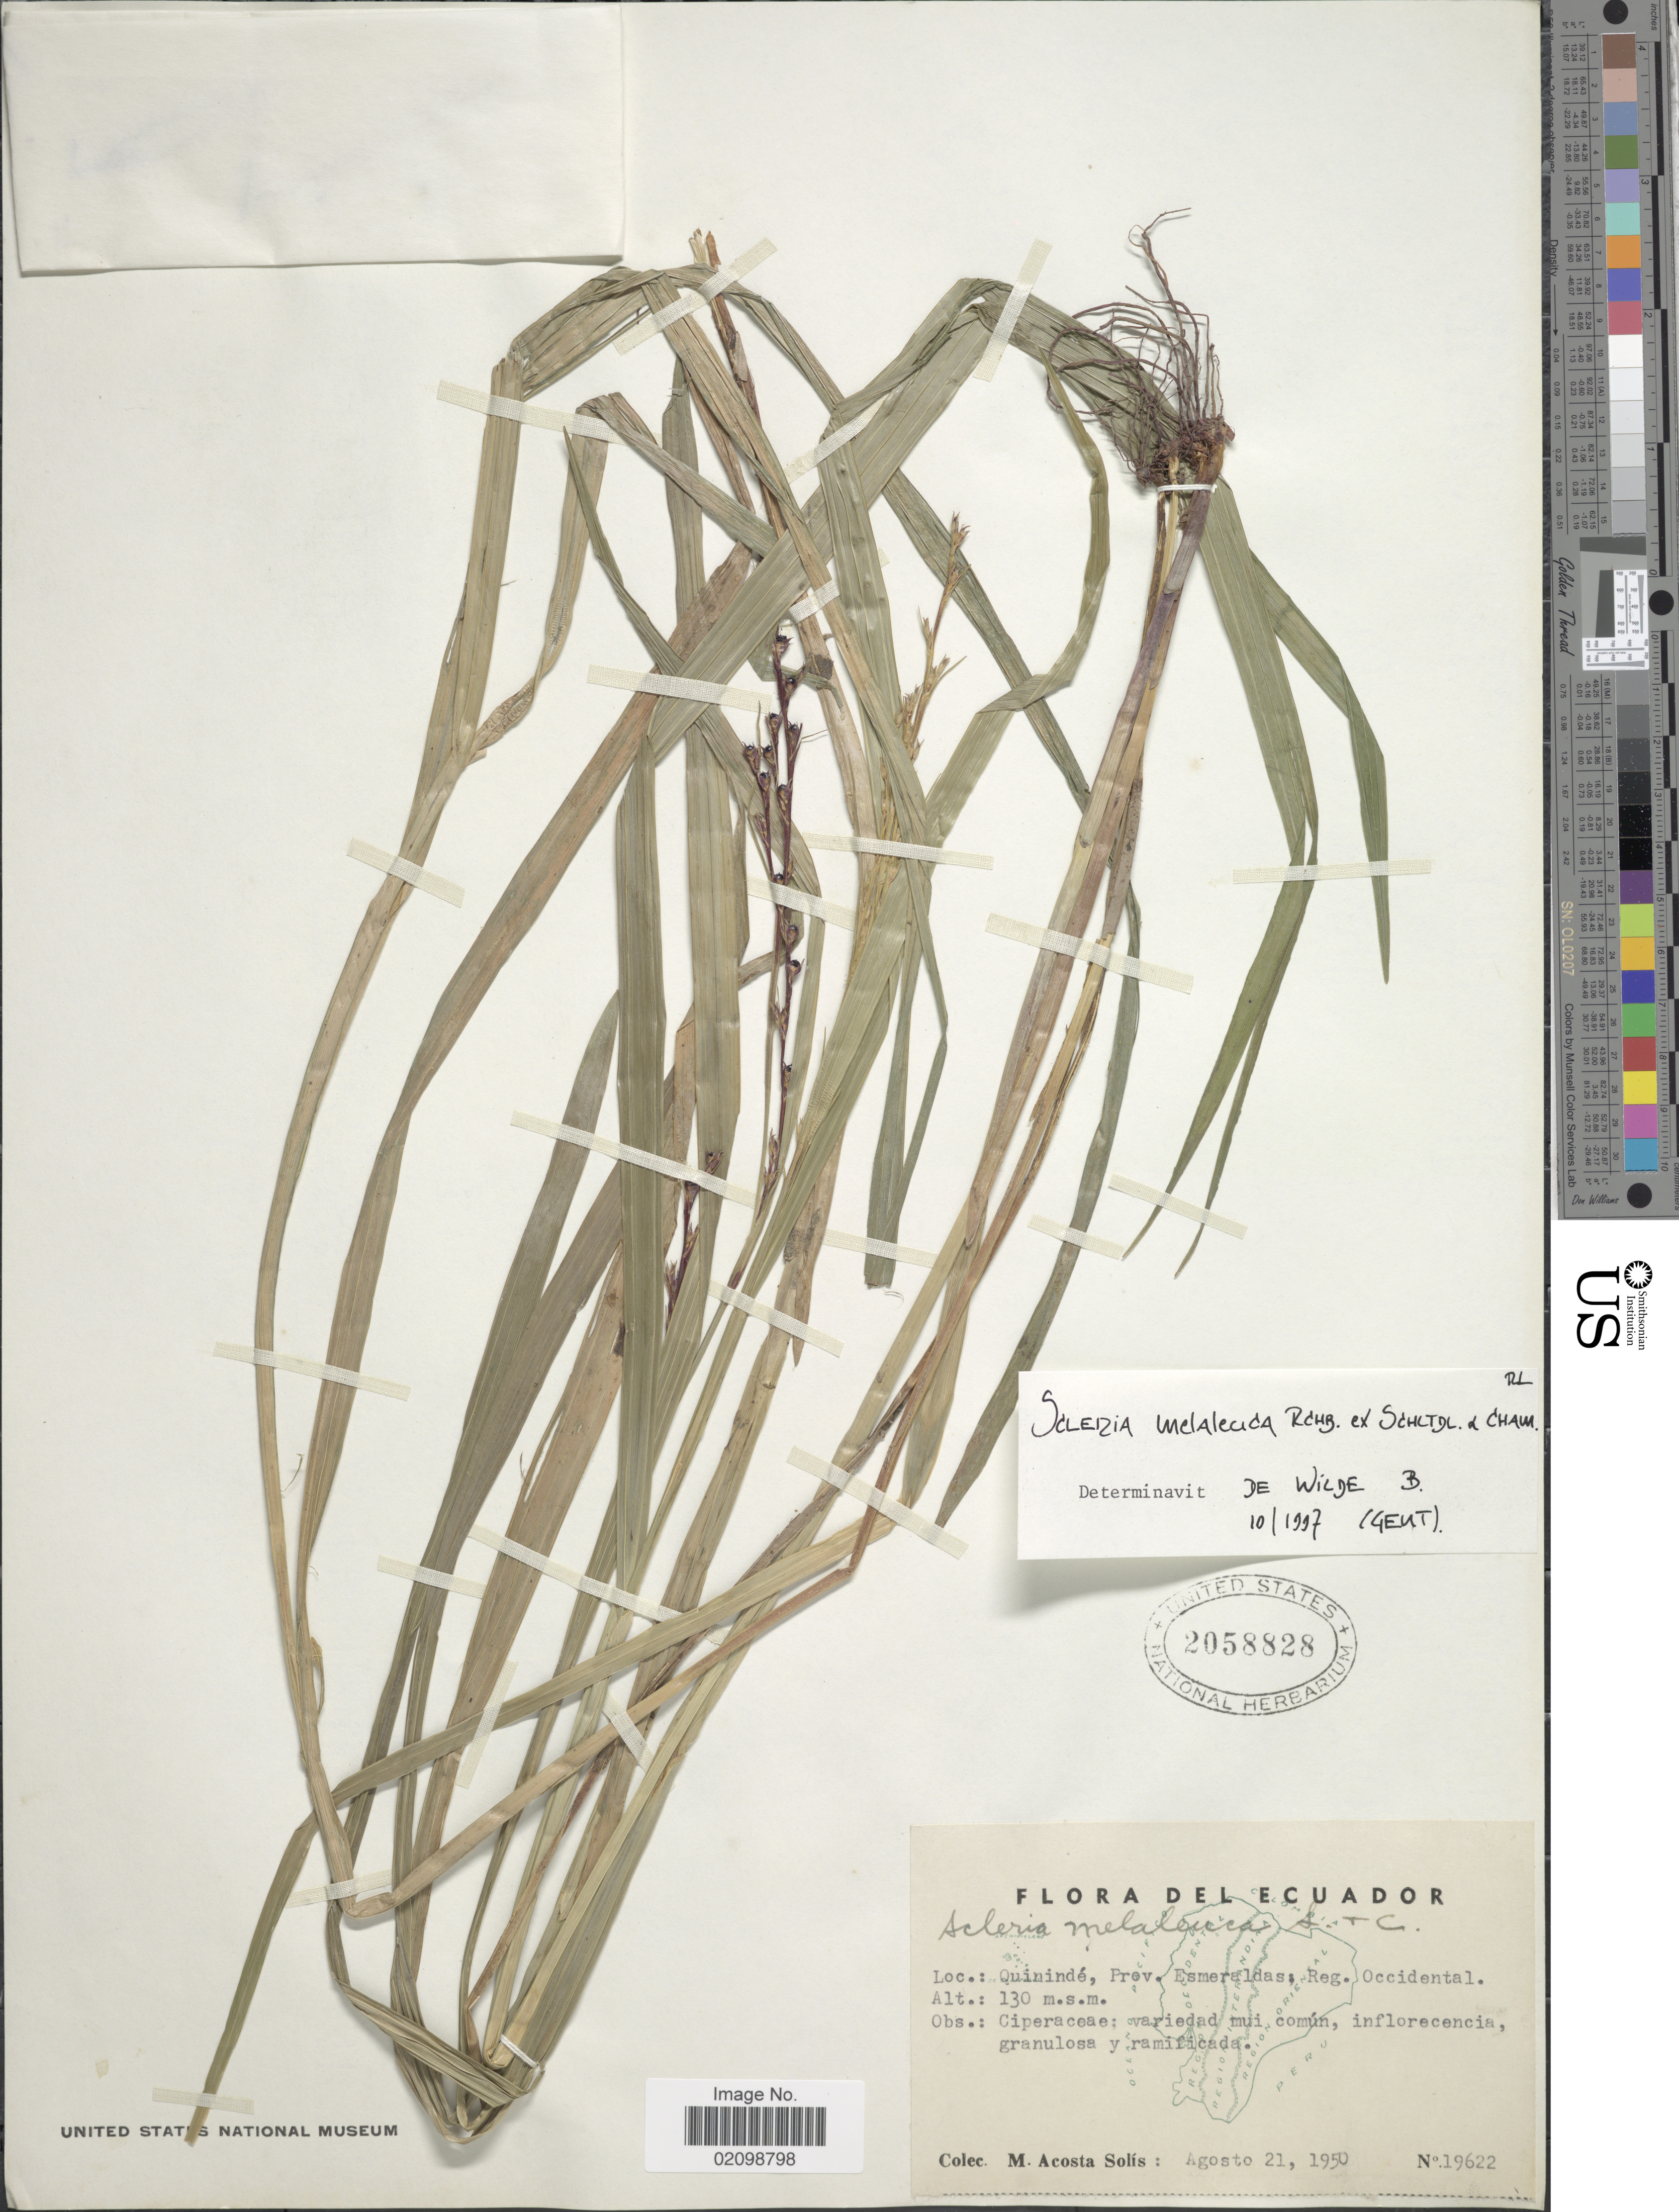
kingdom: Plantae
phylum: Tracheophyta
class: Liliopsida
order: Poales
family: Cyperaceae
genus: Scleria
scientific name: Scleria gaertneri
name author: Raddi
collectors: M. Acosta Solis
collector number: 19622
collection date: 1950-08-21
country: Ecuador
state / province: Esmeraldas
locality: Quininde, Prov. Esmeraldas, Reg. Occidental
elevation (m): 130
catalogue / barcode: US 2058828